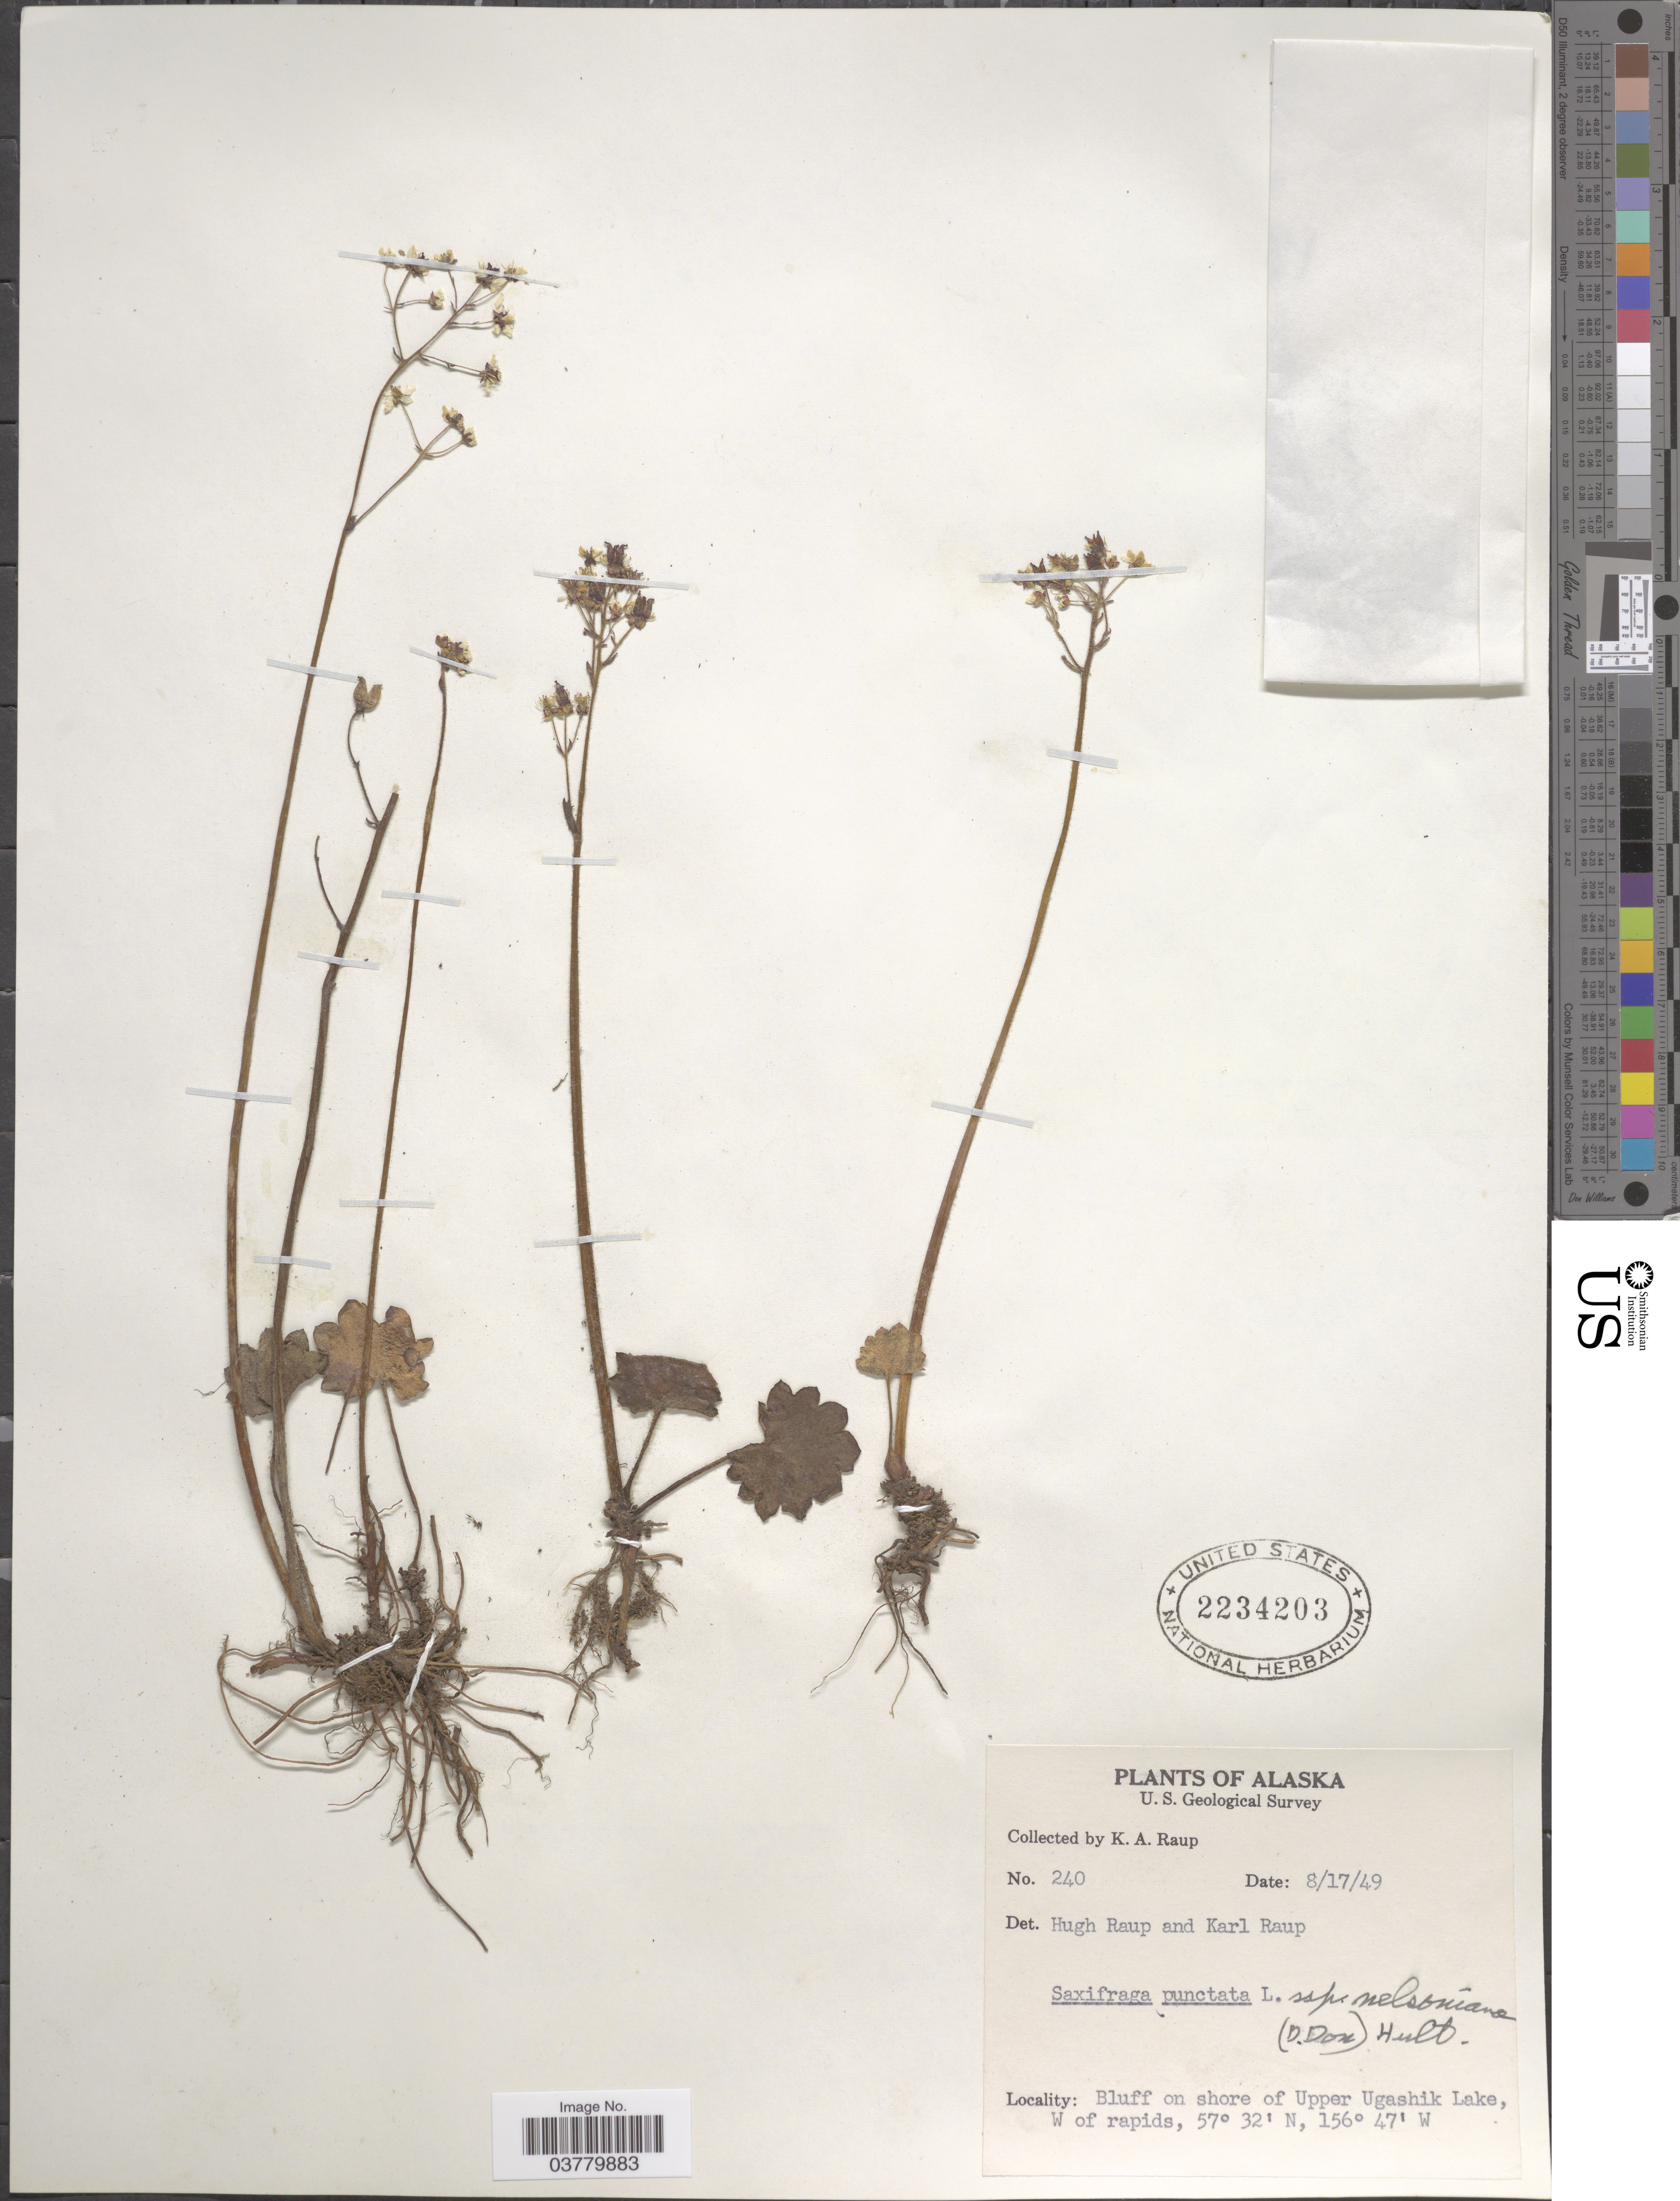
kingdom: Plantae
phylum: Tracheophyta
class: Magnoliopsida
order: Saxifragales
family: Saxifragaceae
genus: Micranthes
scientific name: Micranthes nelsoniana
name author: (D. Don) Small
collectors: H. Raup & K. Raup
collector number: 240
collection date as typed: Transcribed d/m/y: 17/8/49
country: United States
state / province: Alaska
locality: Bluff on shore of Upper Ugashik Lake, W of rapids.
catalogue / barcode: US 2234203